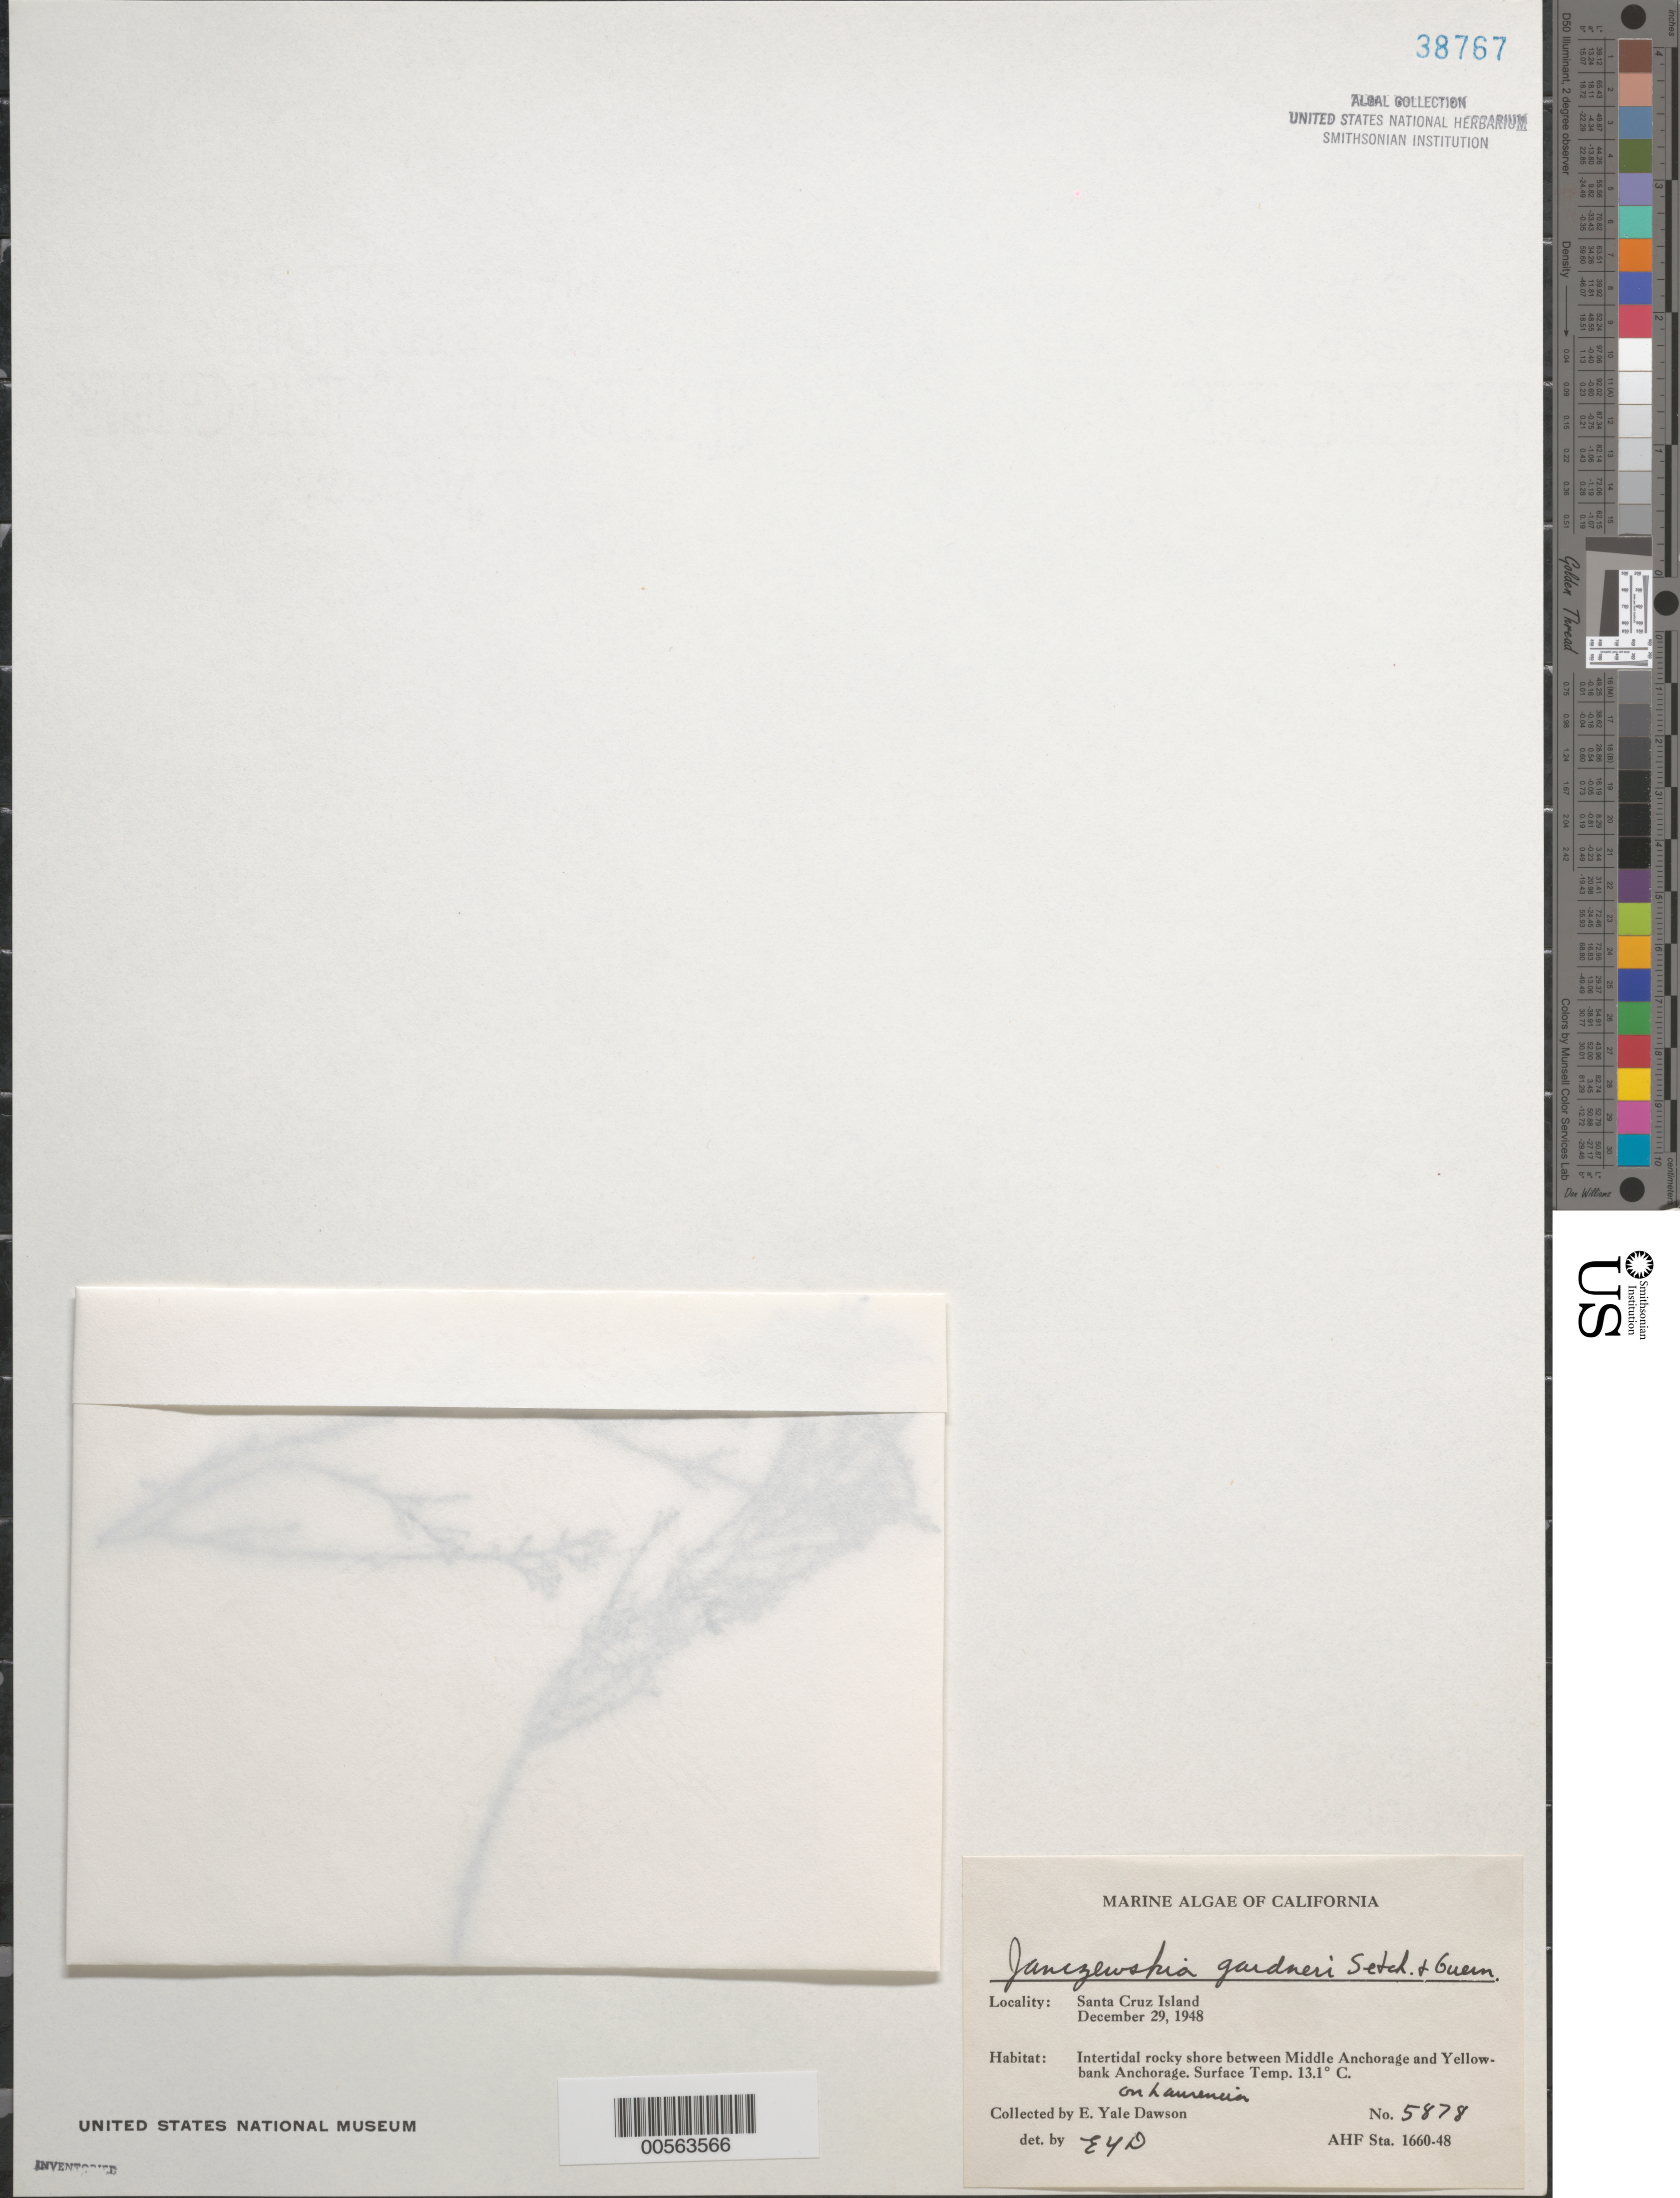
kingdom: Plantae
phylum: Rhodophyta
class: Florideophyceae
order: Ceramiales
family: Rhodomelaceae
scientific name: Heterojanczewskia gardneri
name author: (Setchell & Guernsey) K.W. Nam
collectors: E. Y. Dawson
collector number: EYD 5878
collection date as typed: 29 Dec 1948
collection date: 1948-12-29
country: United States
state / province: California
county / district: Santa Barbara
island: Santa Cruz Island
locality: Between Middle Anchorage and Yellowbank Anchorage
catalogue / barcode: US 38767